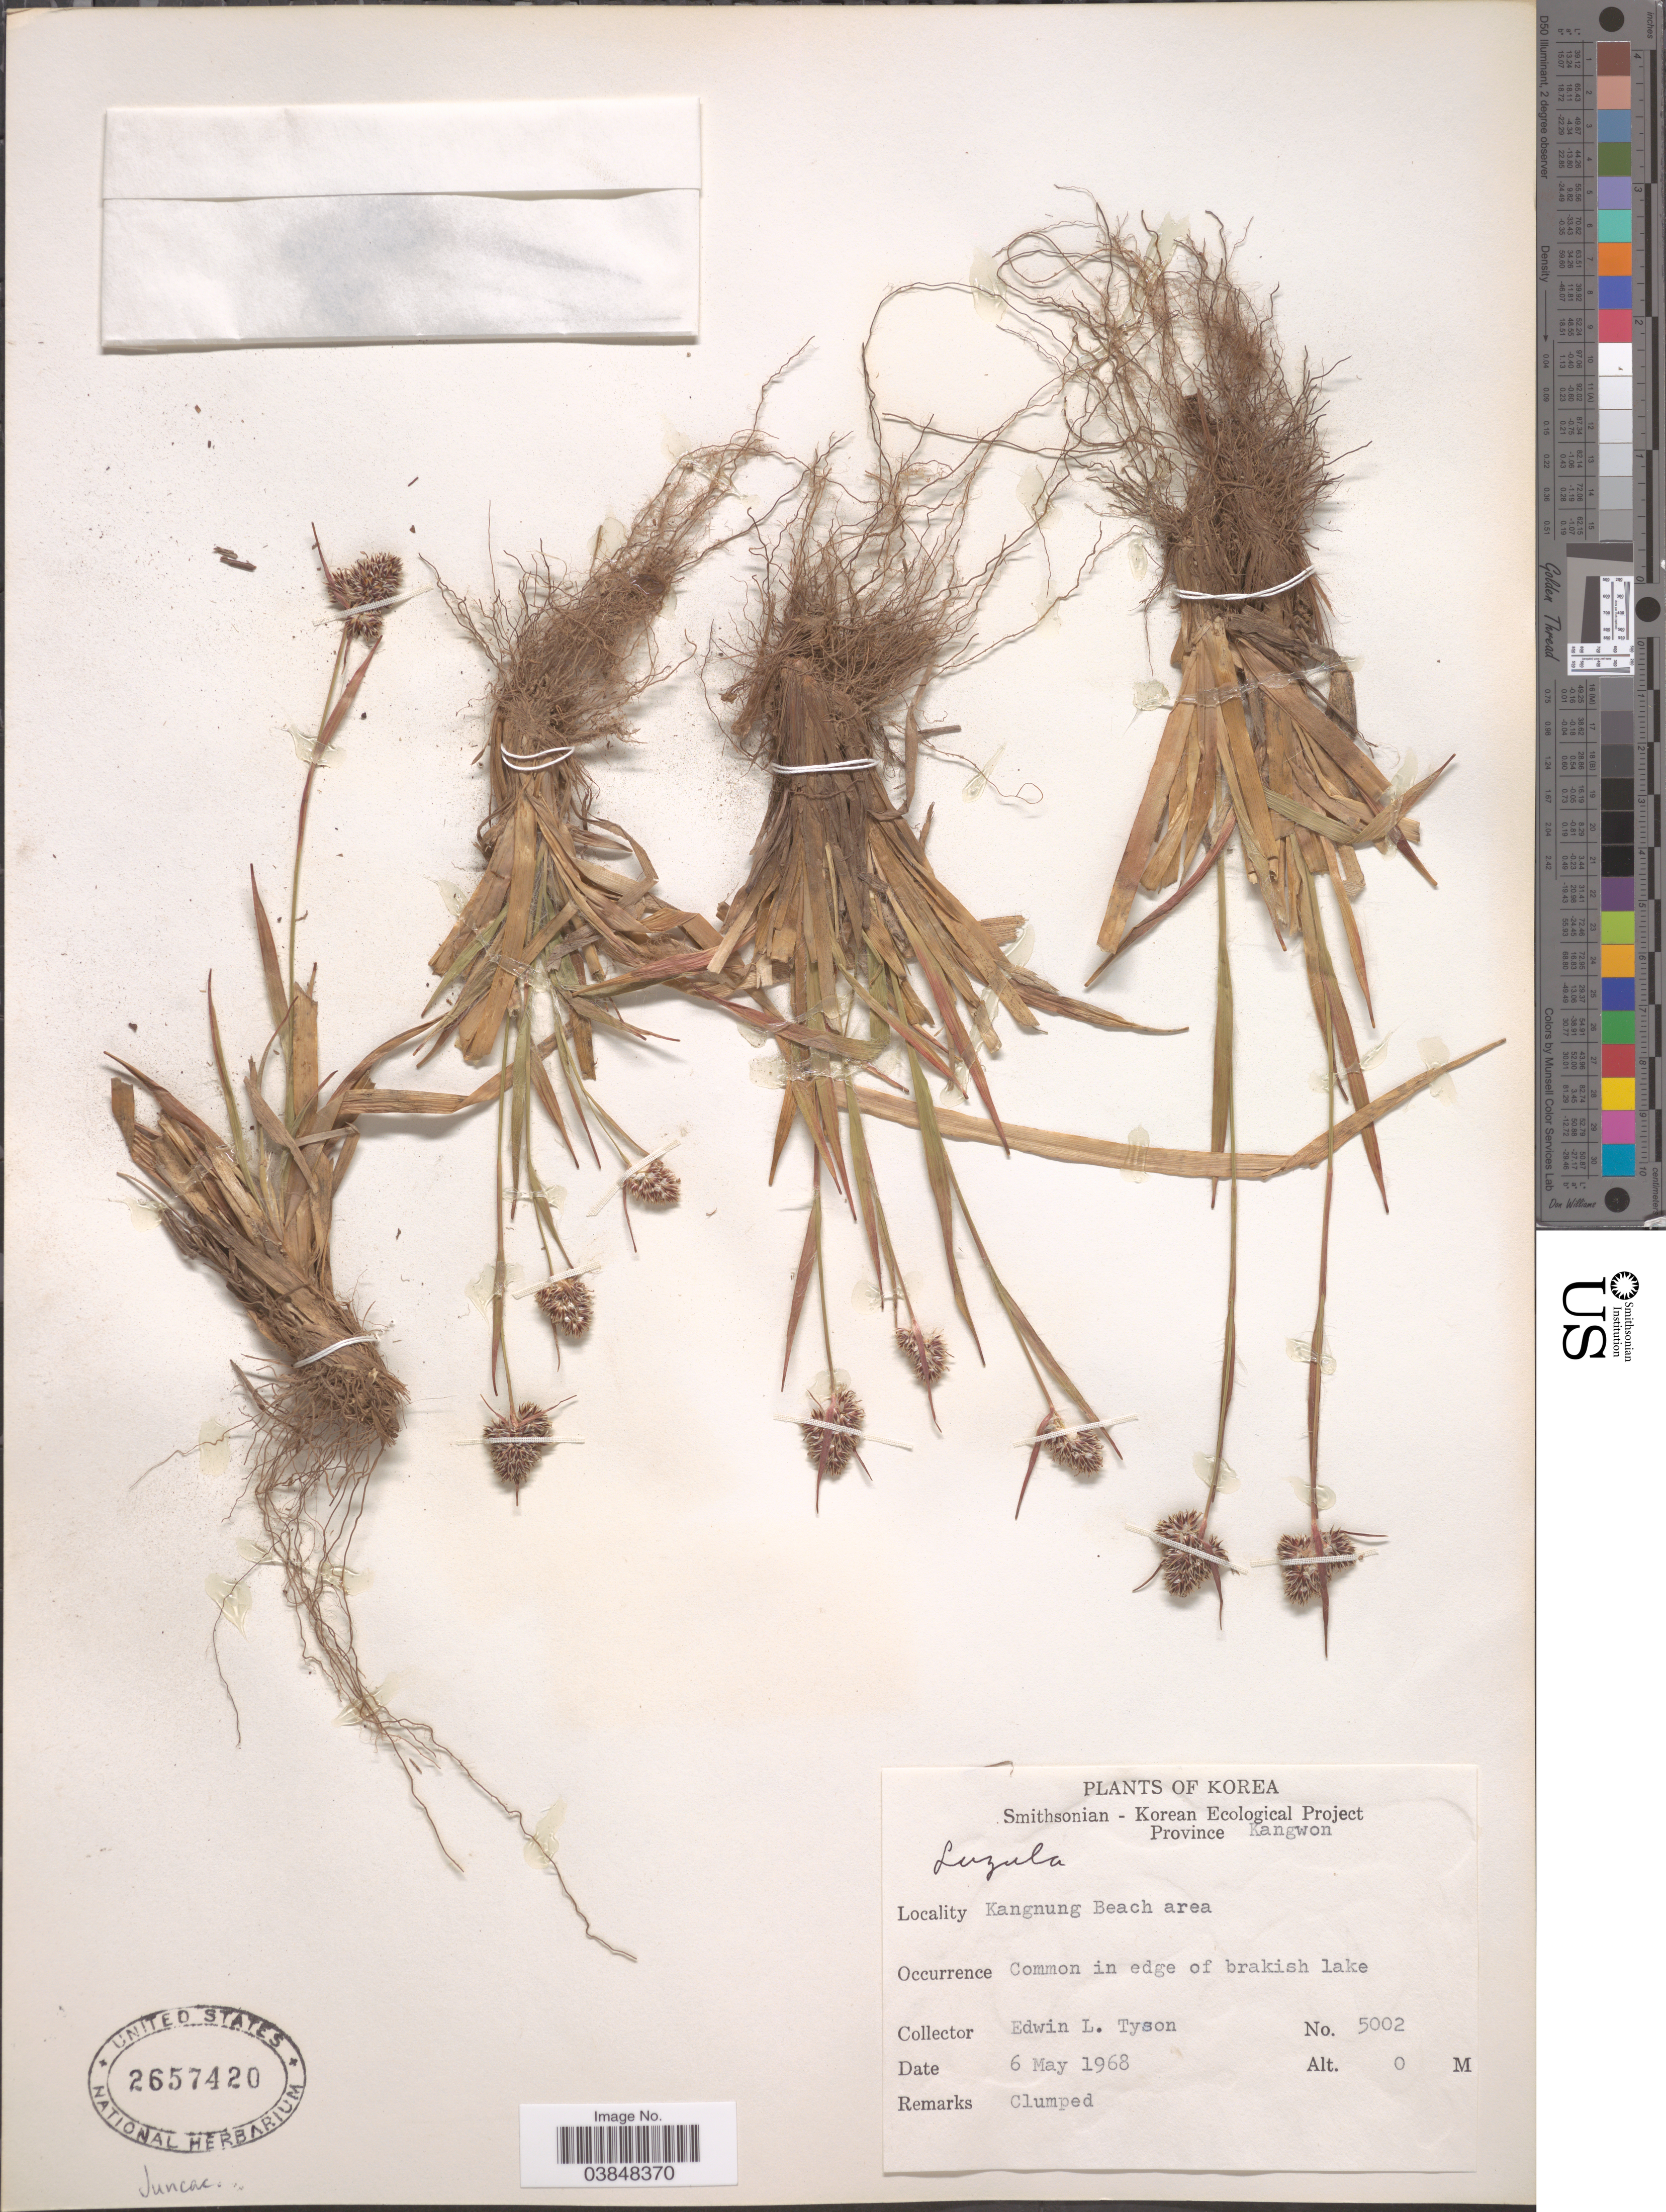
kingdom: Plantae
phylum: Tracheophyta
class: Liliopsida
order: Poales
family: Juncaceae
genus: Luzula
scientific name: Luzula sp.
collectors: E. L. Tyson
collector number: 5002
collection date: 1968-05-06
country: North Korea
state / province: Kangwon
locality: Korea, Province Kangwon. Kangnung Beach area.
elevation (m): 0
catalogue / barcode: US 2657420